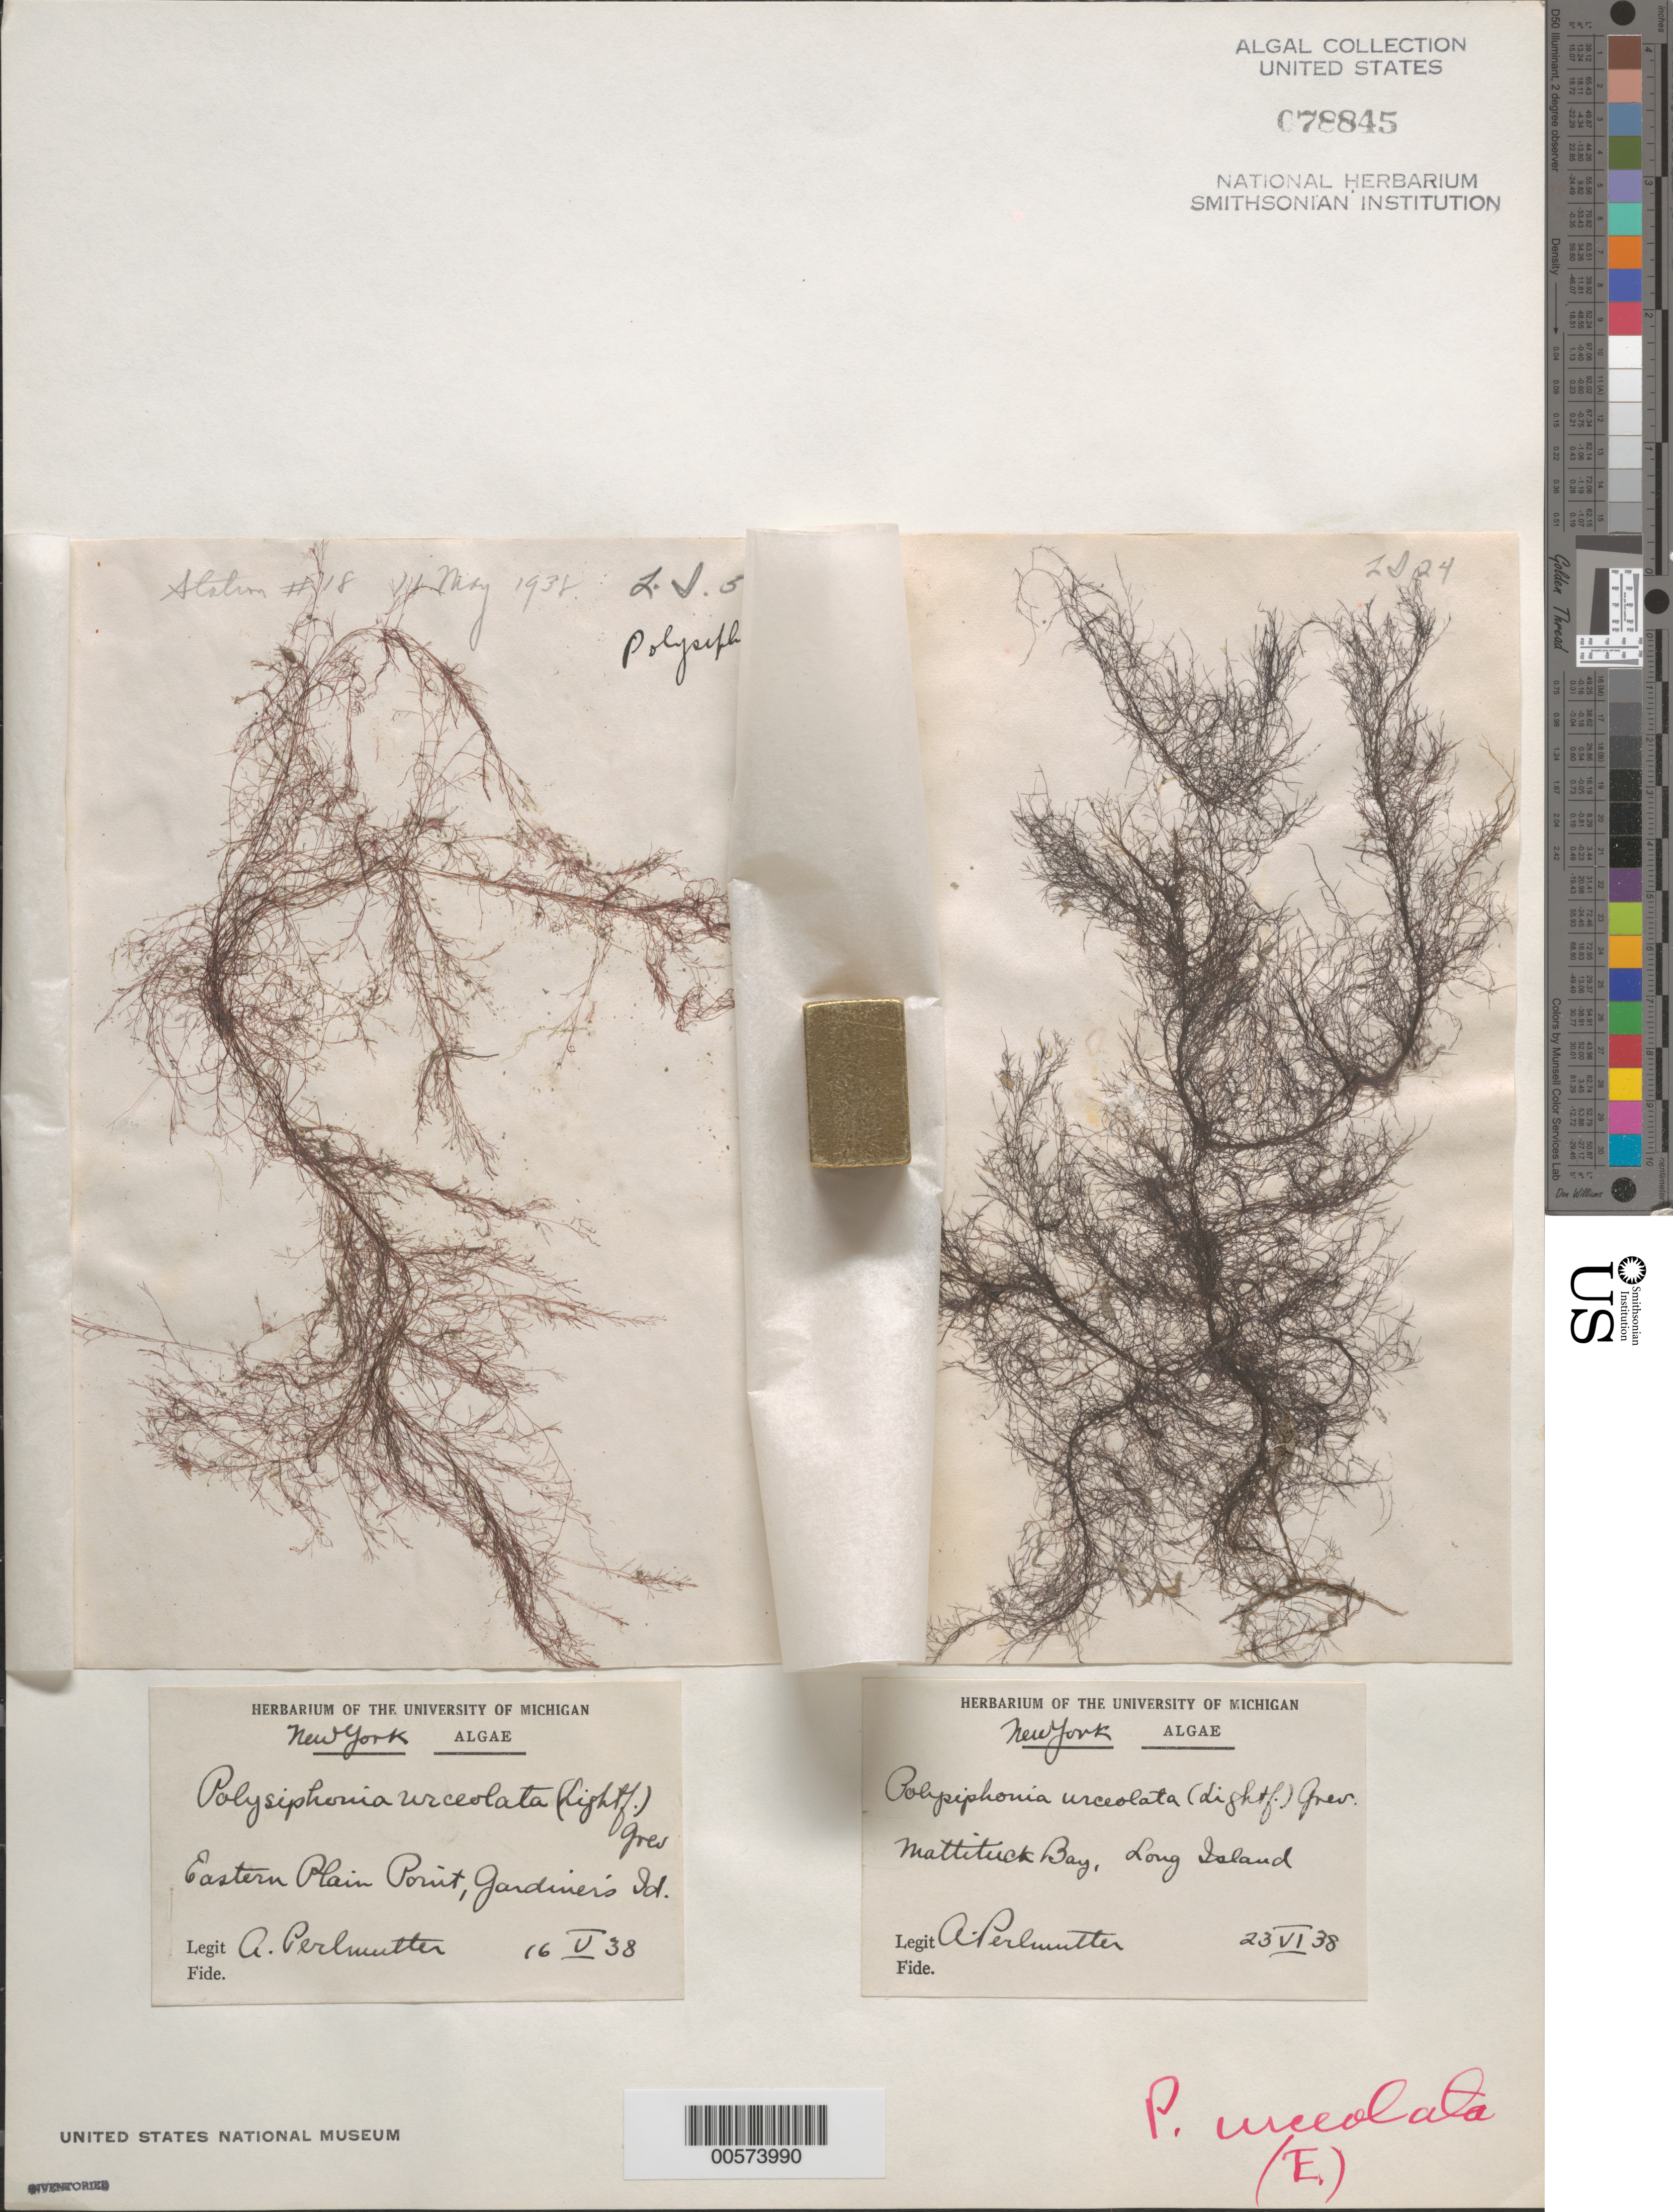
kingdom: Plantae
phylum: Rhodophyta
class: Florideophyceae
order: Ceramiales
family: Rhodomelaceae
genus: Polysiphonia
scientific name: Polysiphonia urceolata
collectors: A. Perlmutter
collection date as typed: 16 May 1938 AND 23 Jun 1938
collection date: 1938-05-16,1938-06-23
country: United States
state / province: New York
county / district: Suffolk County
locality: Eastern Plain Point, Gardiners Island and Mattituck Bay, Long Island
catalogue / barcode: US 78845